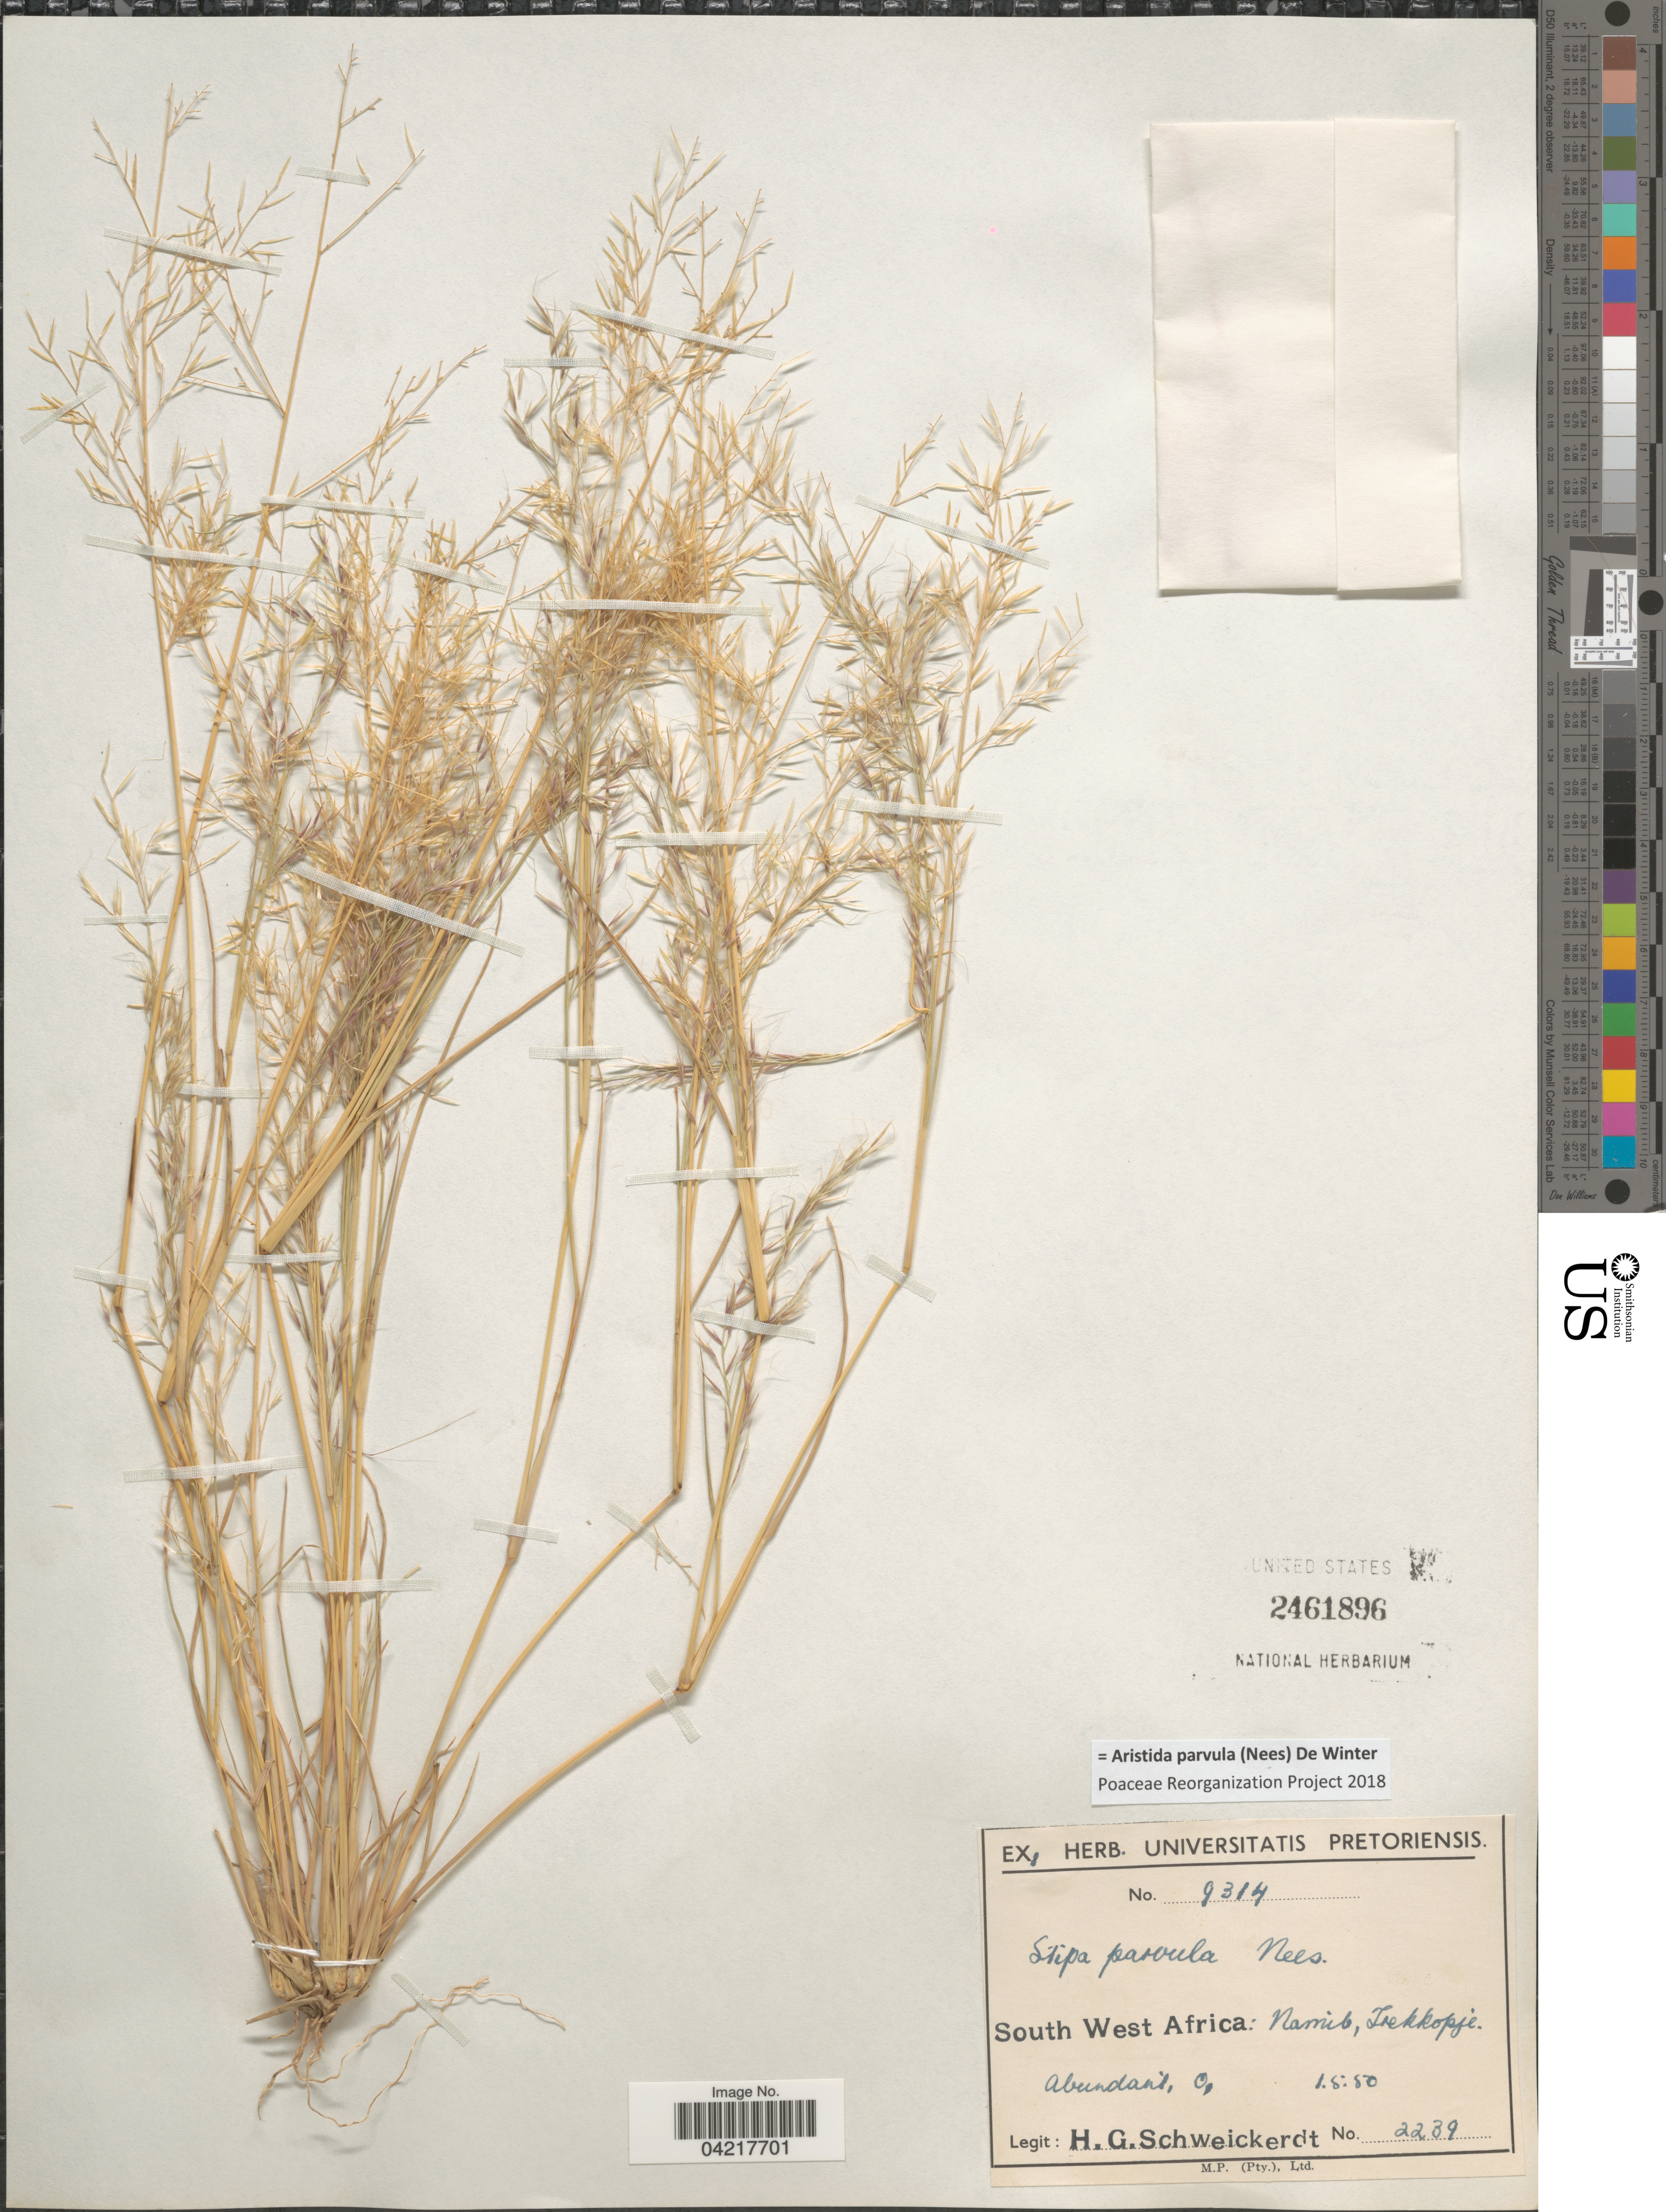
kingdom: Plantae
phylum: Tracheophyta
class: Liliopsida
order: Poales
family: Poaceae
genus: Aristida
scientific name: Aristida parvula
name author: Nees & De Winter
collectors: H. Schweickerdt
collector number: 2239/9314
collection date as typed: Transcribed d/m/y: 1/5/50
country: Namibia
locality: South West Africa: Namib, Trekkopje.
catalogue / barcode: US 2461896